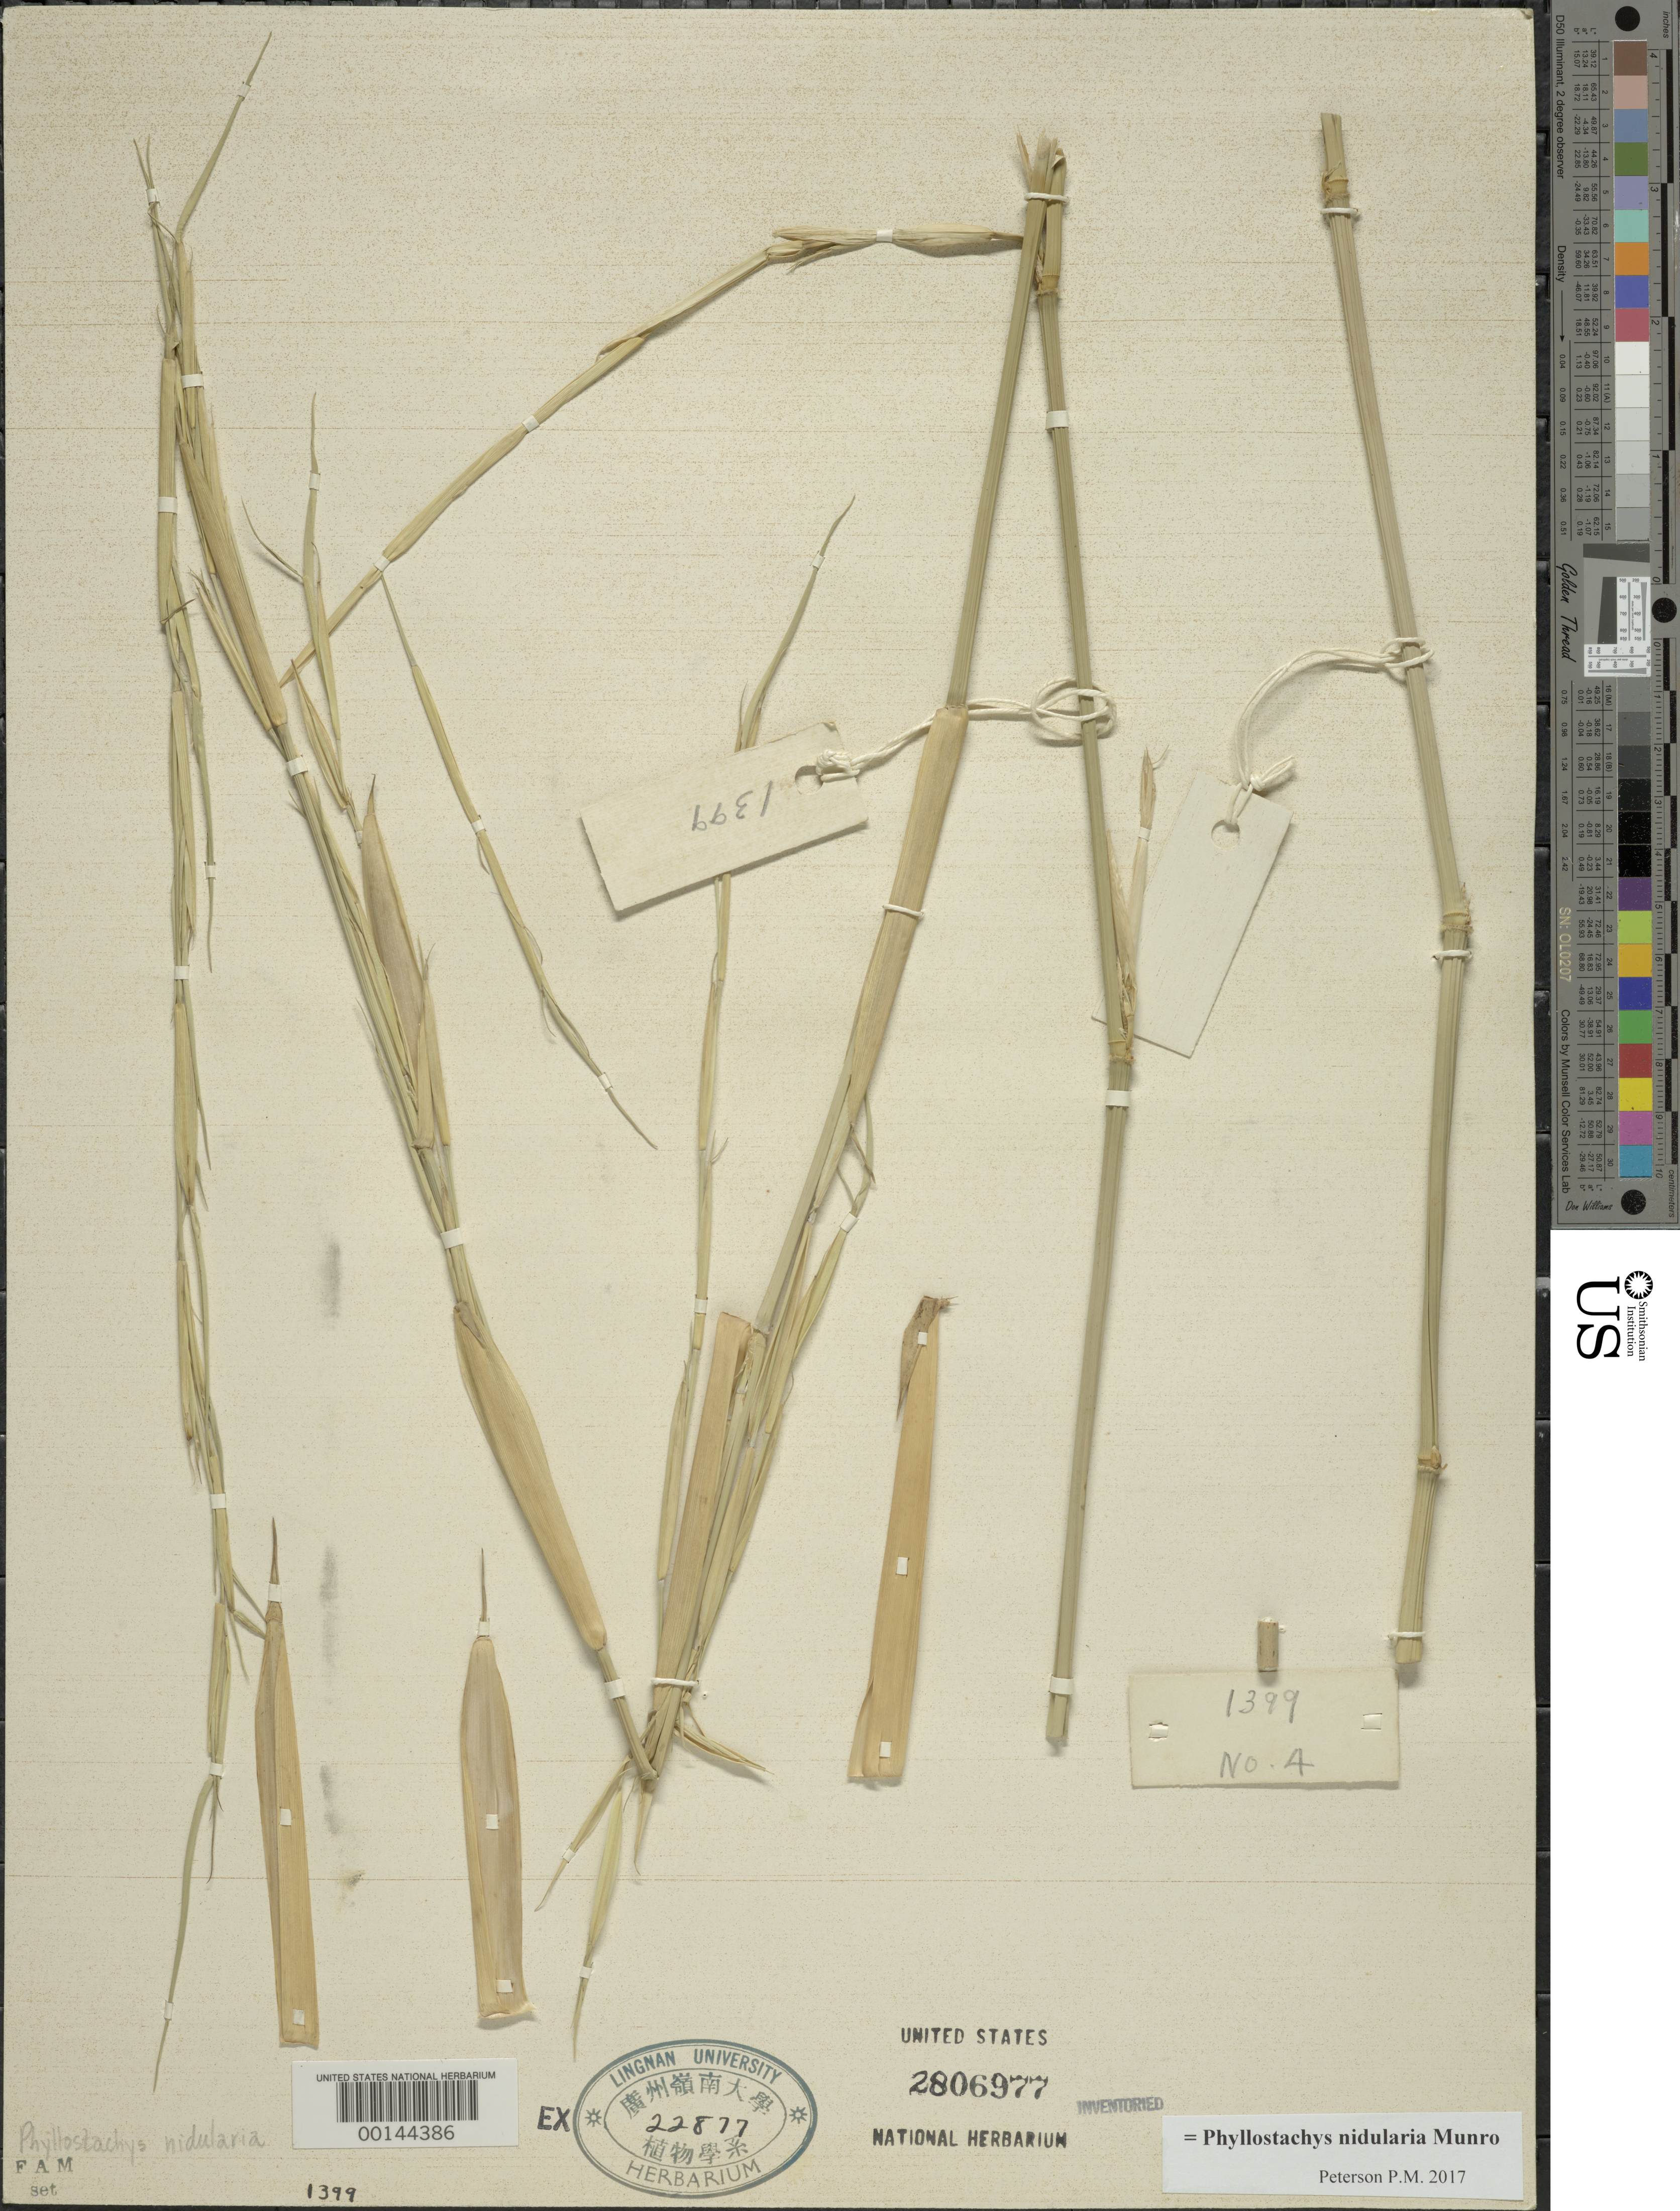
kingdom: Plantae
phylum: Tracheophyta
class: Liliopsida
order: Poales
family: Poaceae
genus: Phyllostachys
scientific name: Phyllostachys nidularia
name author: Munro ex Fenzi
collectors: H. L. Fung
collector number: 20652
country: Panama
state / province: Chiriquí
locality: Around San Felix.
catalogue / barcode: US 2806977